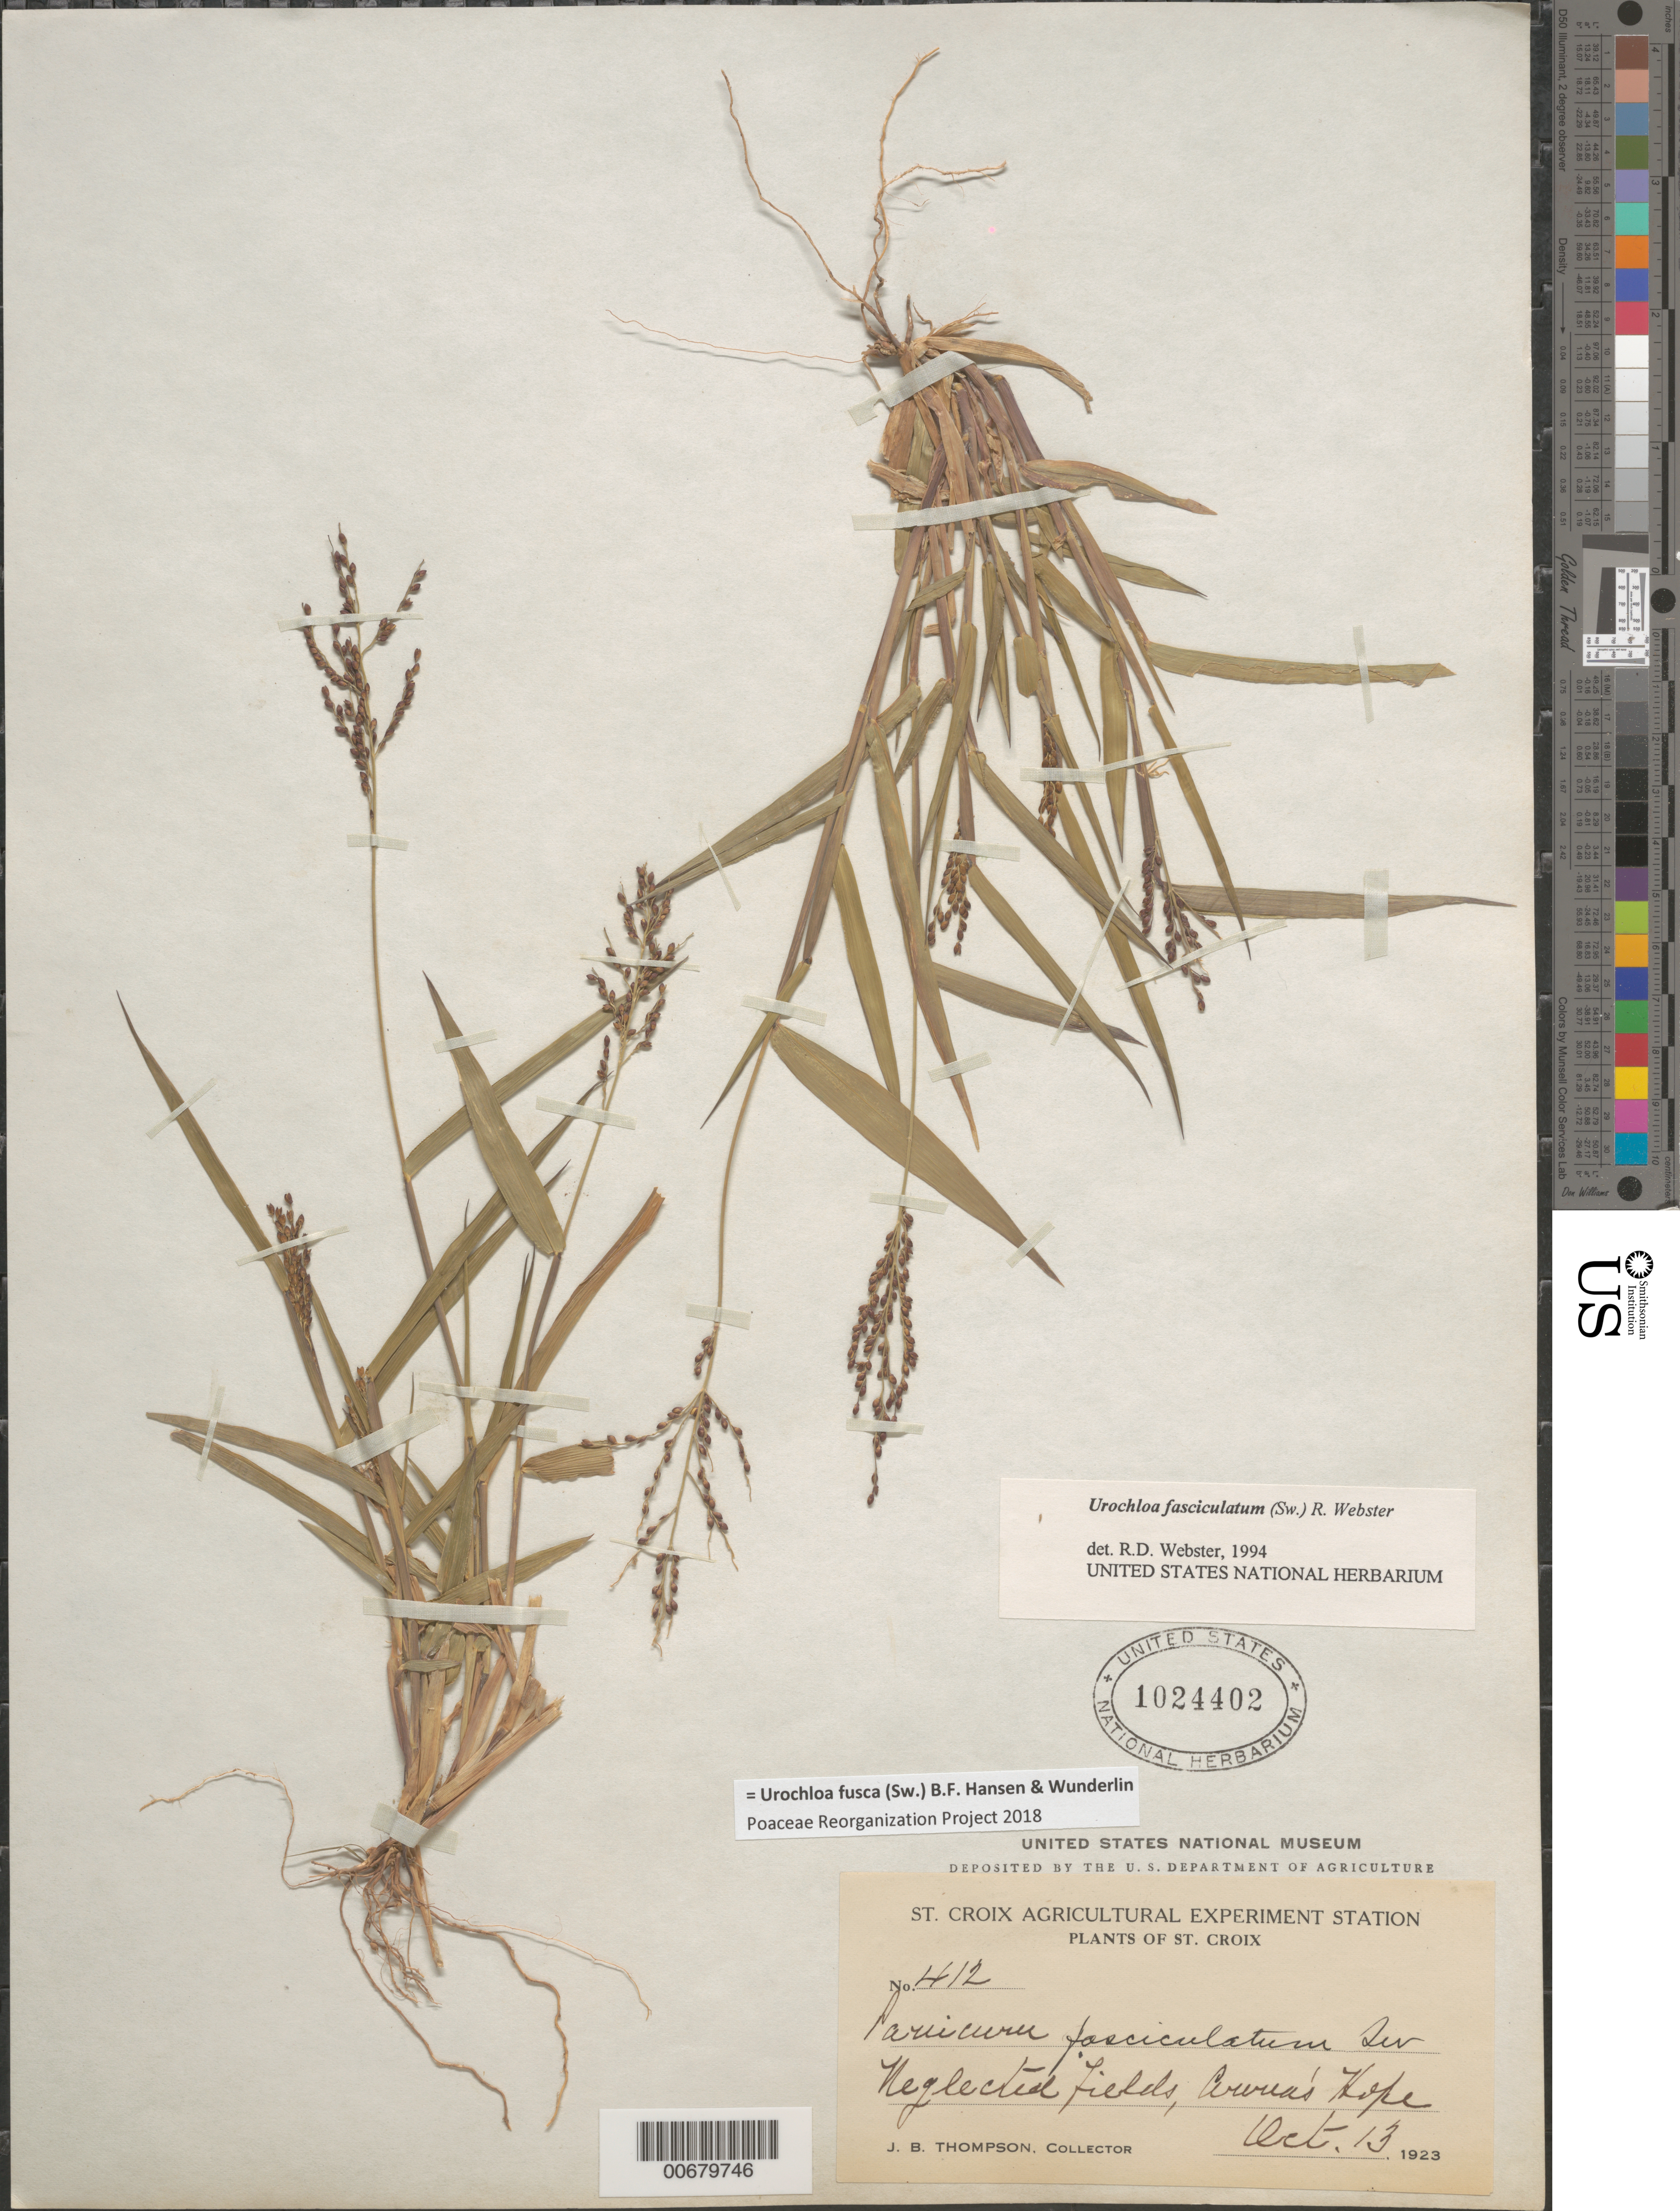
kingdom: Plantae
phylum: Tracheophyta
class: Liliopsida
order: Poales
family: Poaceae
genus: Urochloa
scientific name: Urochloa fasciculata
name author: (Sw.) R.D. Webster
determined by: Webster, Robert D.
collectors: J. B. Thompson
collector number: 412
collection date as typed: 13 Oct 1923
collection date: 1923-10-13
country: U.S. Virgin Islands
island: St. Croix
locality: St. Croix; Anna's Hope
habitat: Neglected fields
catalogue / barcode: US 1024402